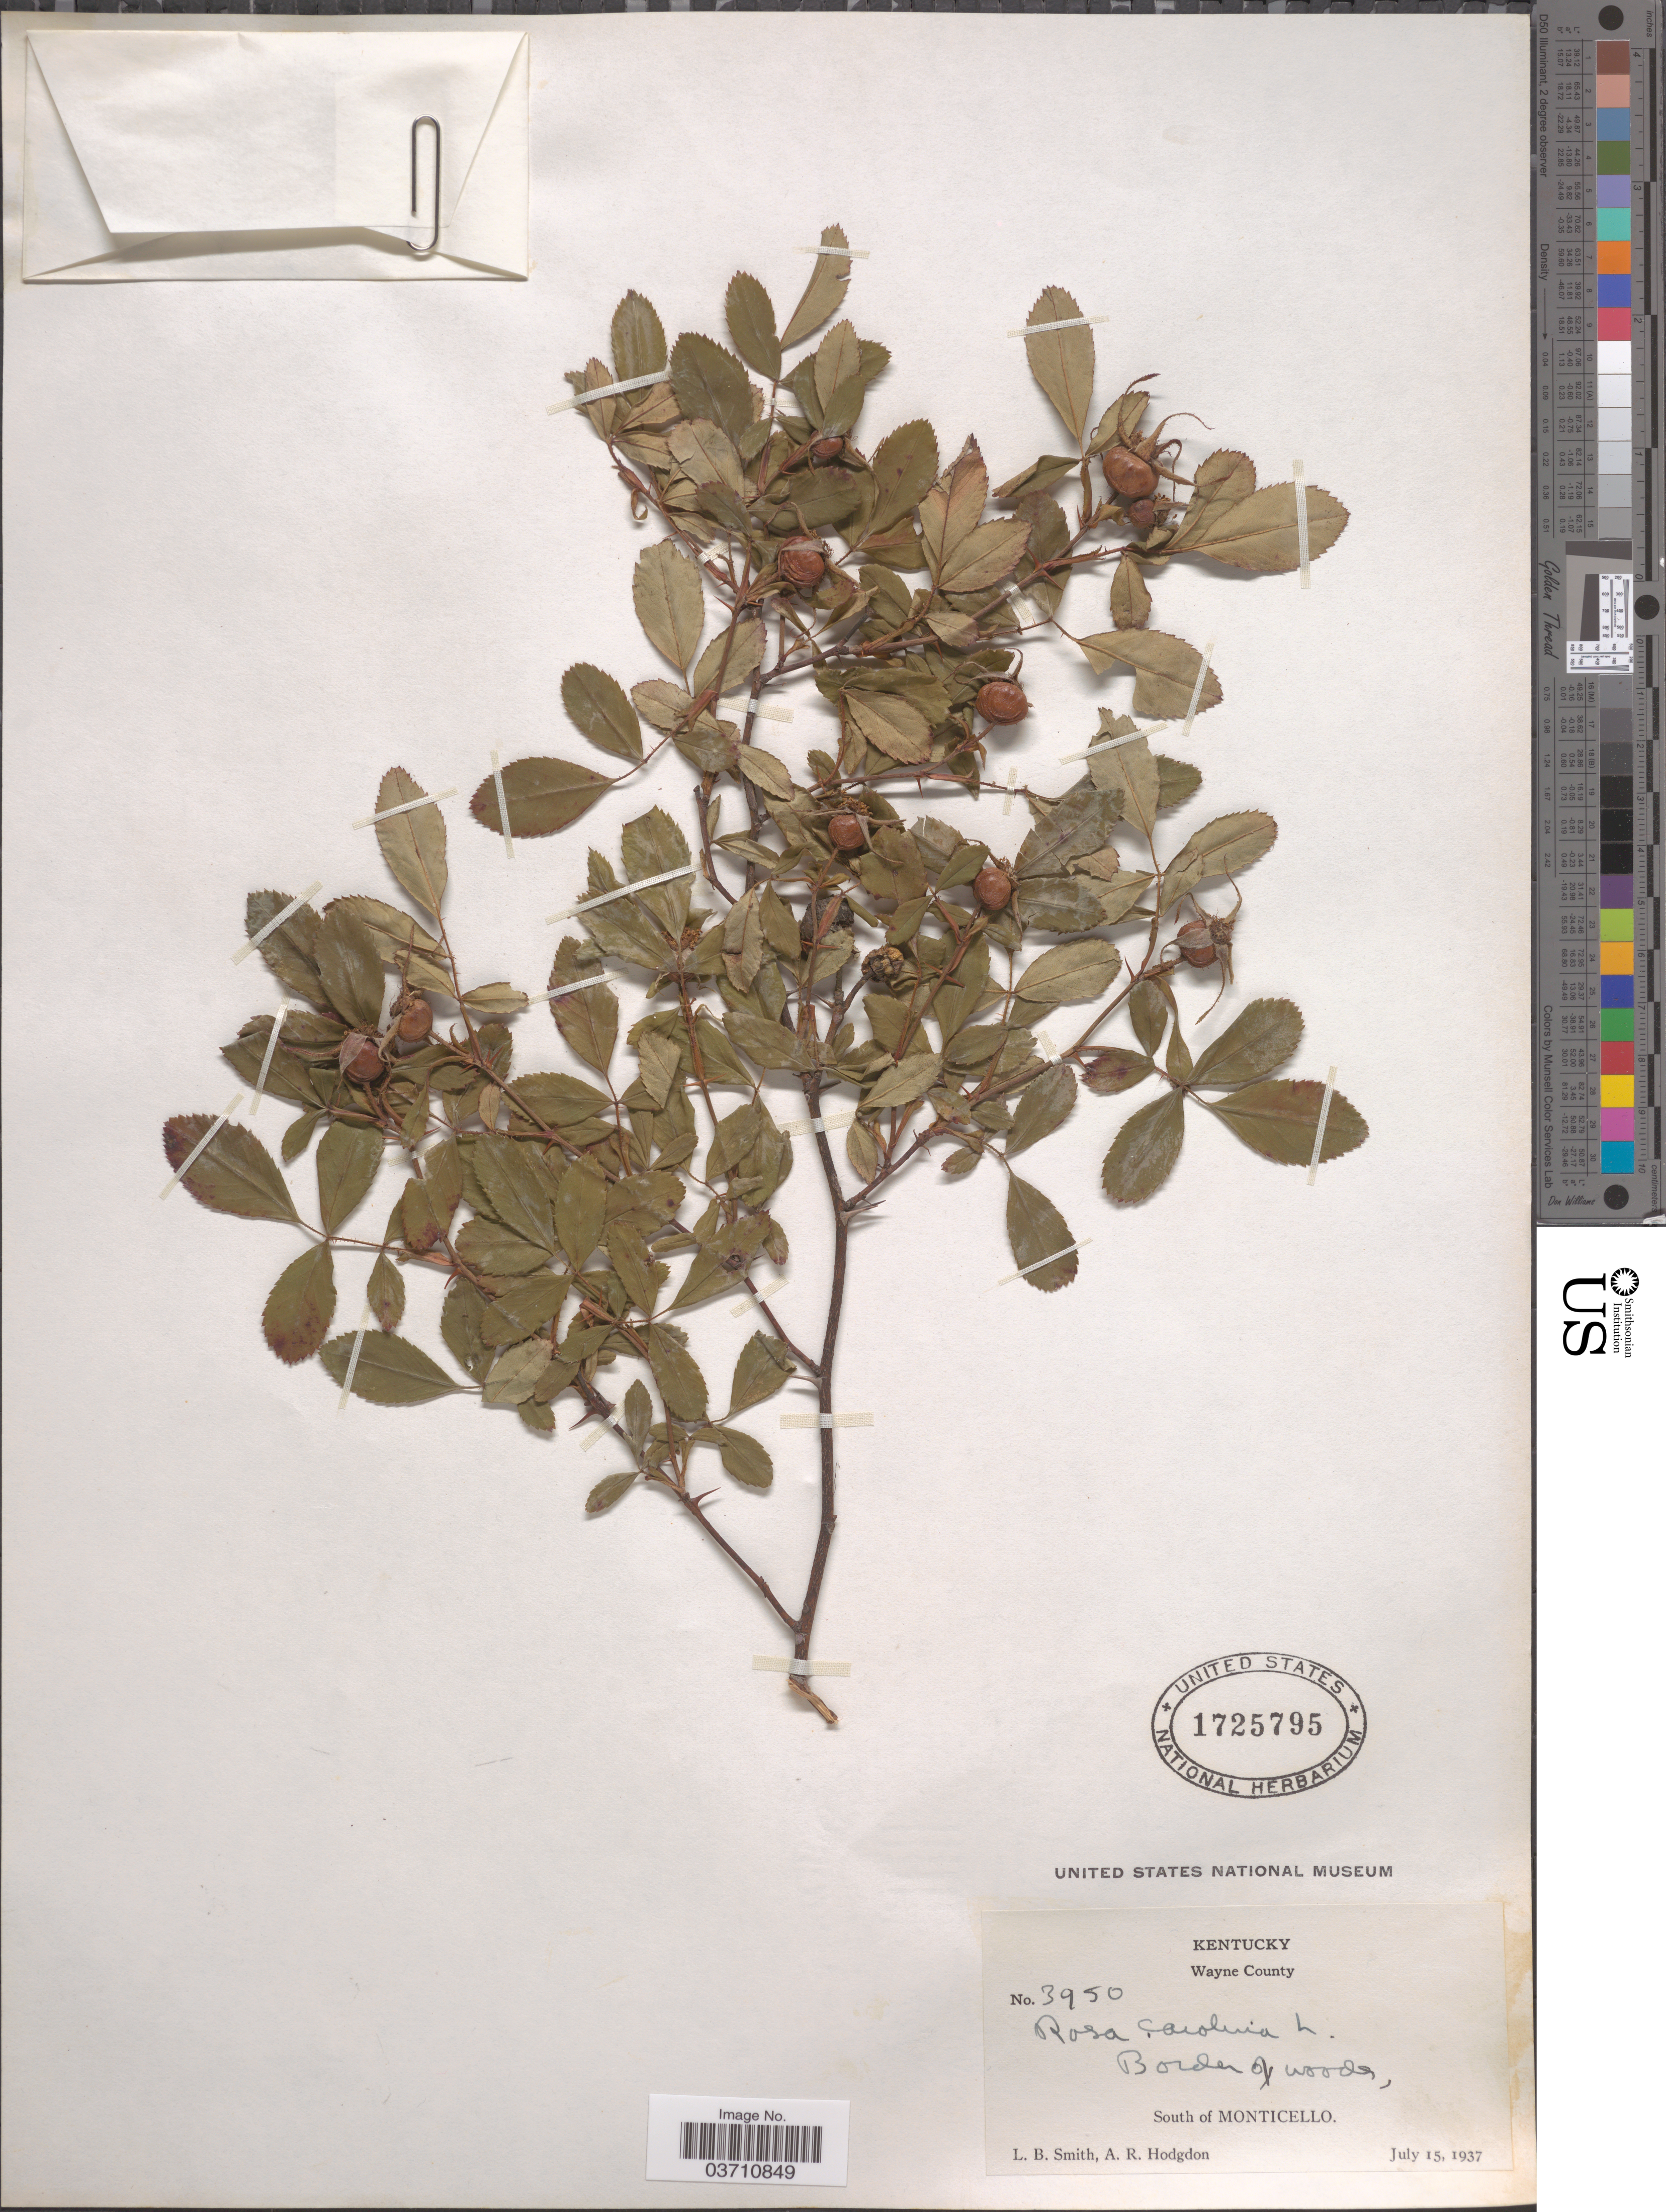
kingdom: Plantae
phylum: Tracheophyta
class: Magnoliopsida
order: Rosales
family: Rosaceae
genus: Rosa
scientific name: Rosa carolina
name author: L.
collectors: L. Smith & A. R. Hodgdon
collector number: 3950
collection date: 1937-07-15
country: United States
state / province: Kentucky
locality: Wayne County. Border of woods, South of Monticello.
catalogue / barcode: US 1725795